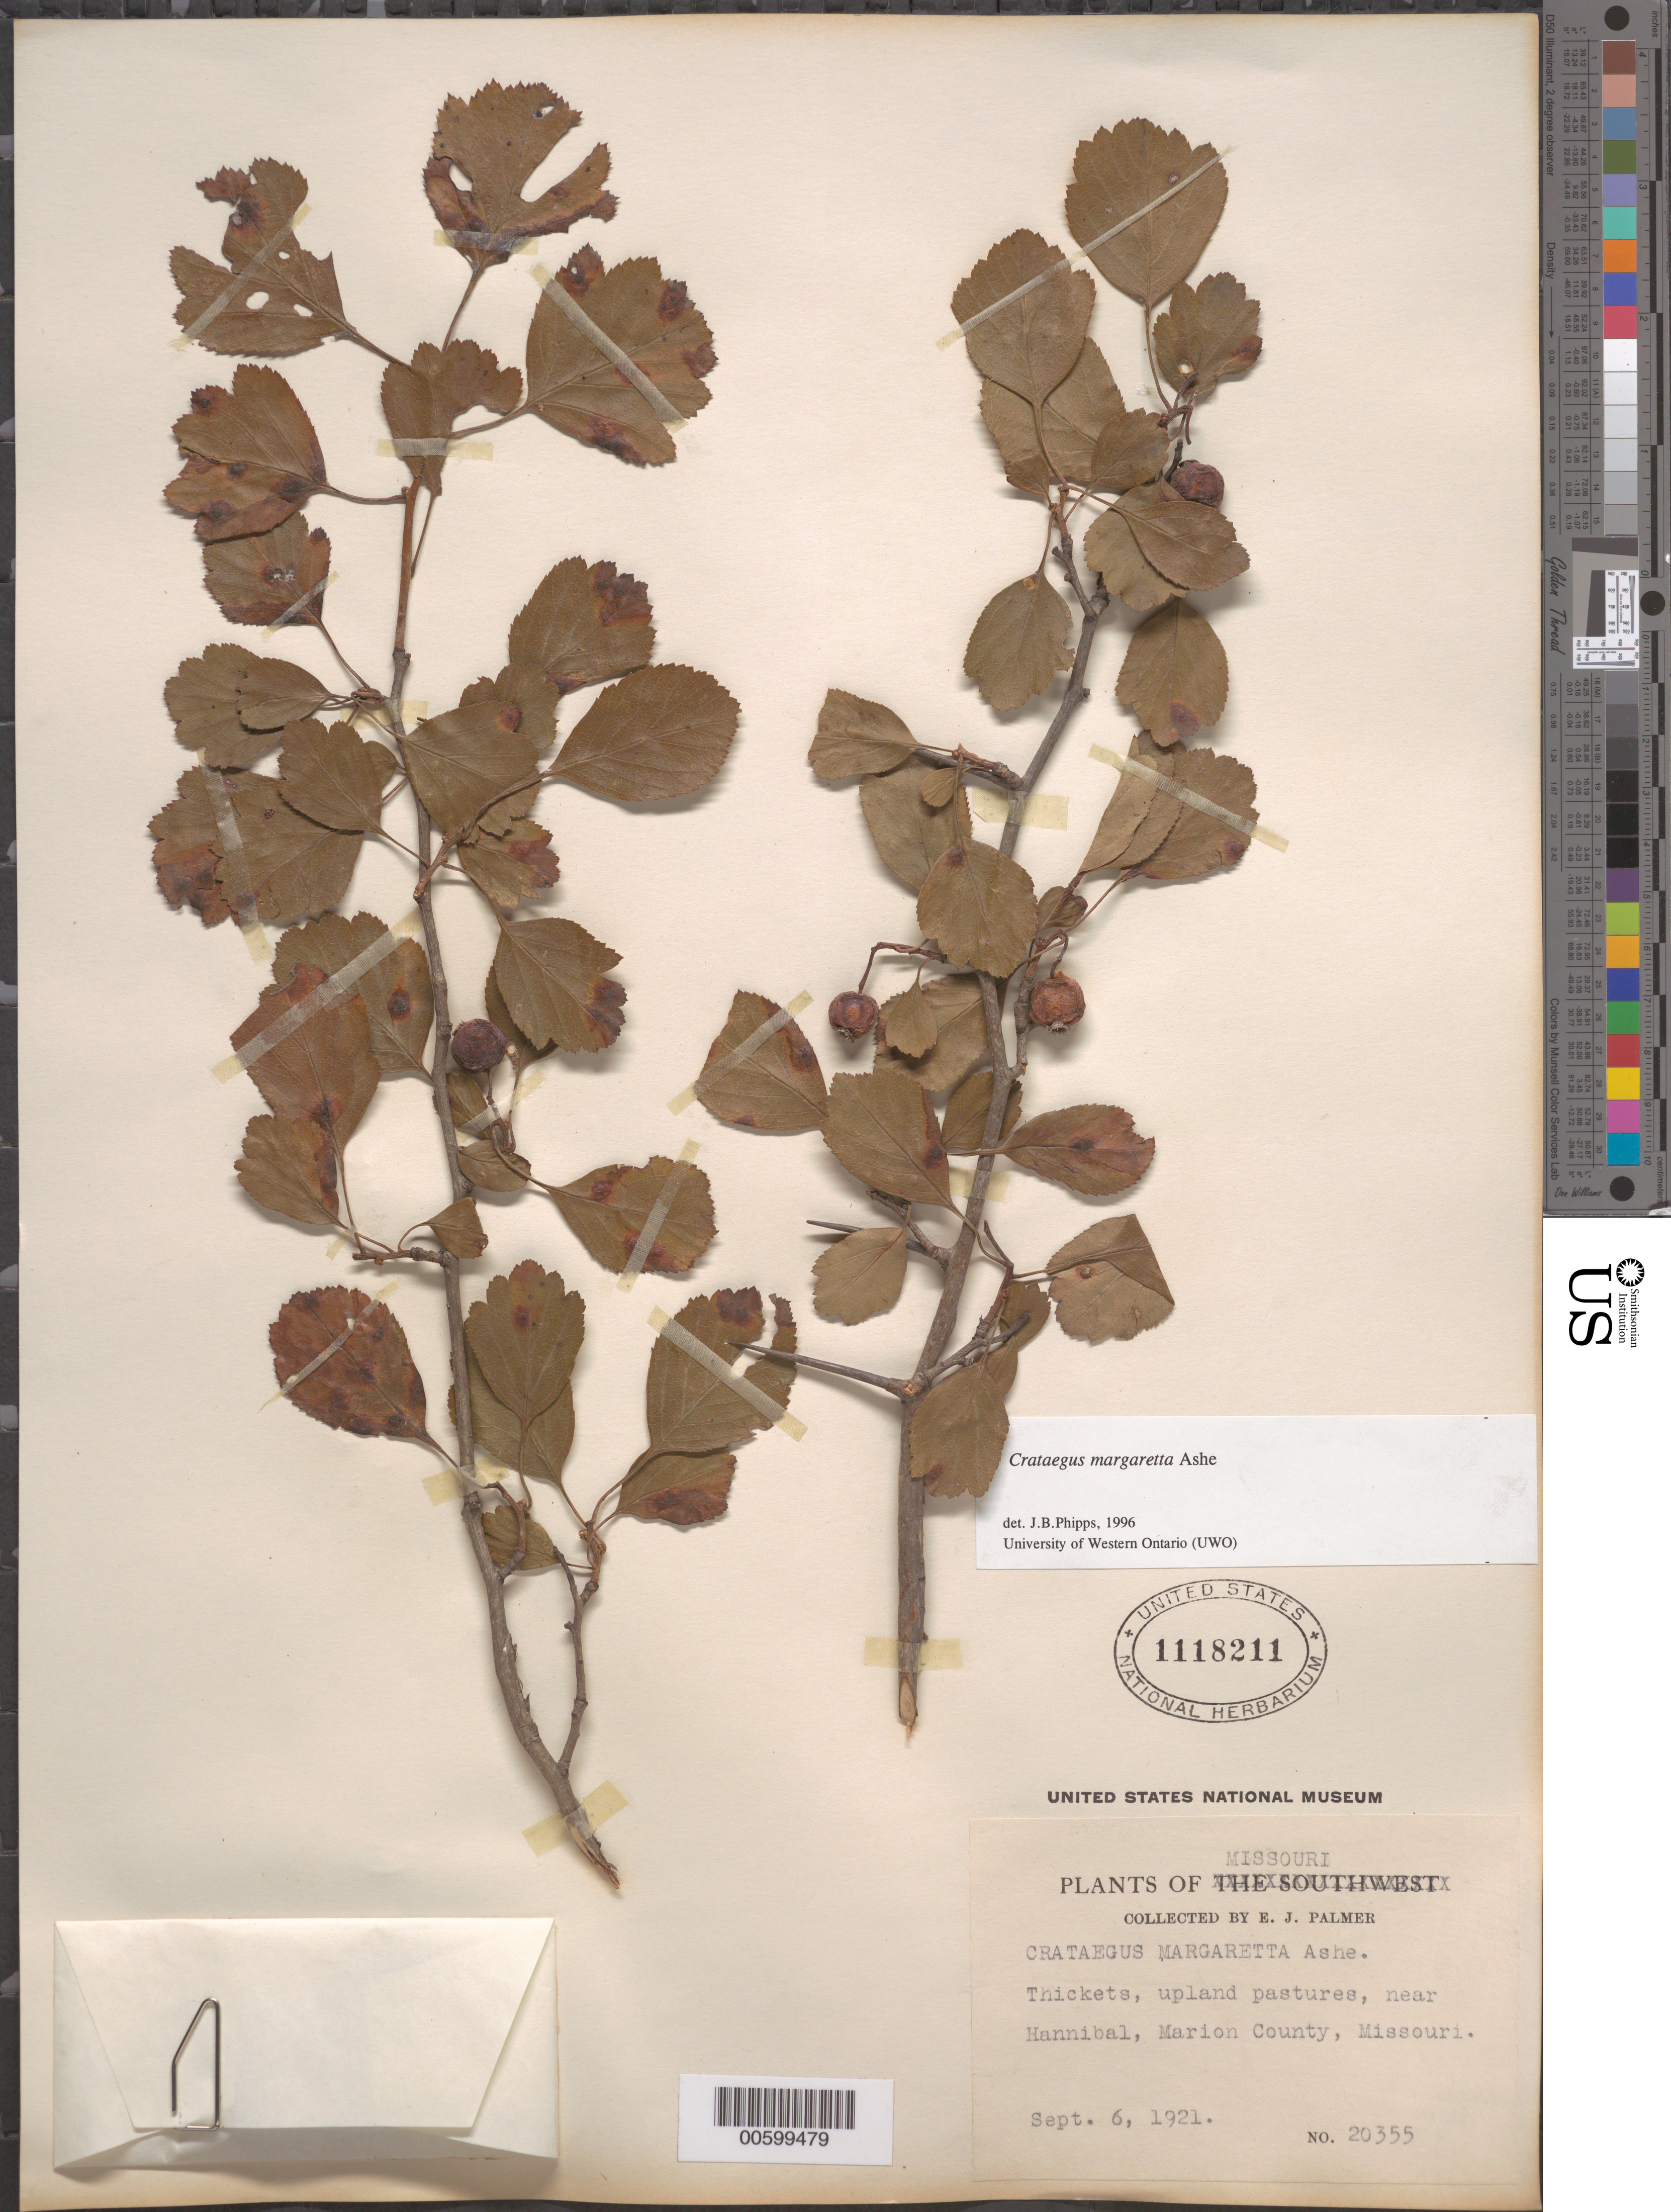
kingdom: Plantae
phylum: Tracheophyta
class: Magnoliopsida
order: Rosales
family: Rosaceae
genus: Crataegus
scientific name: Crataegus margarettae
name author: Ashe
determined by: Phipps, James B., (UWO), University of Western Ontario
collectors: E. J. Palmer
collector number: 20355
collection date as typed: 06 Sep 1921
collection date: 1921-09-06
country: United States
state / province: Missouri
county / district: Marion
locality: Near Hannibal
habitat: Thickets, upland pastures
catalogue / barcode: US 1118211